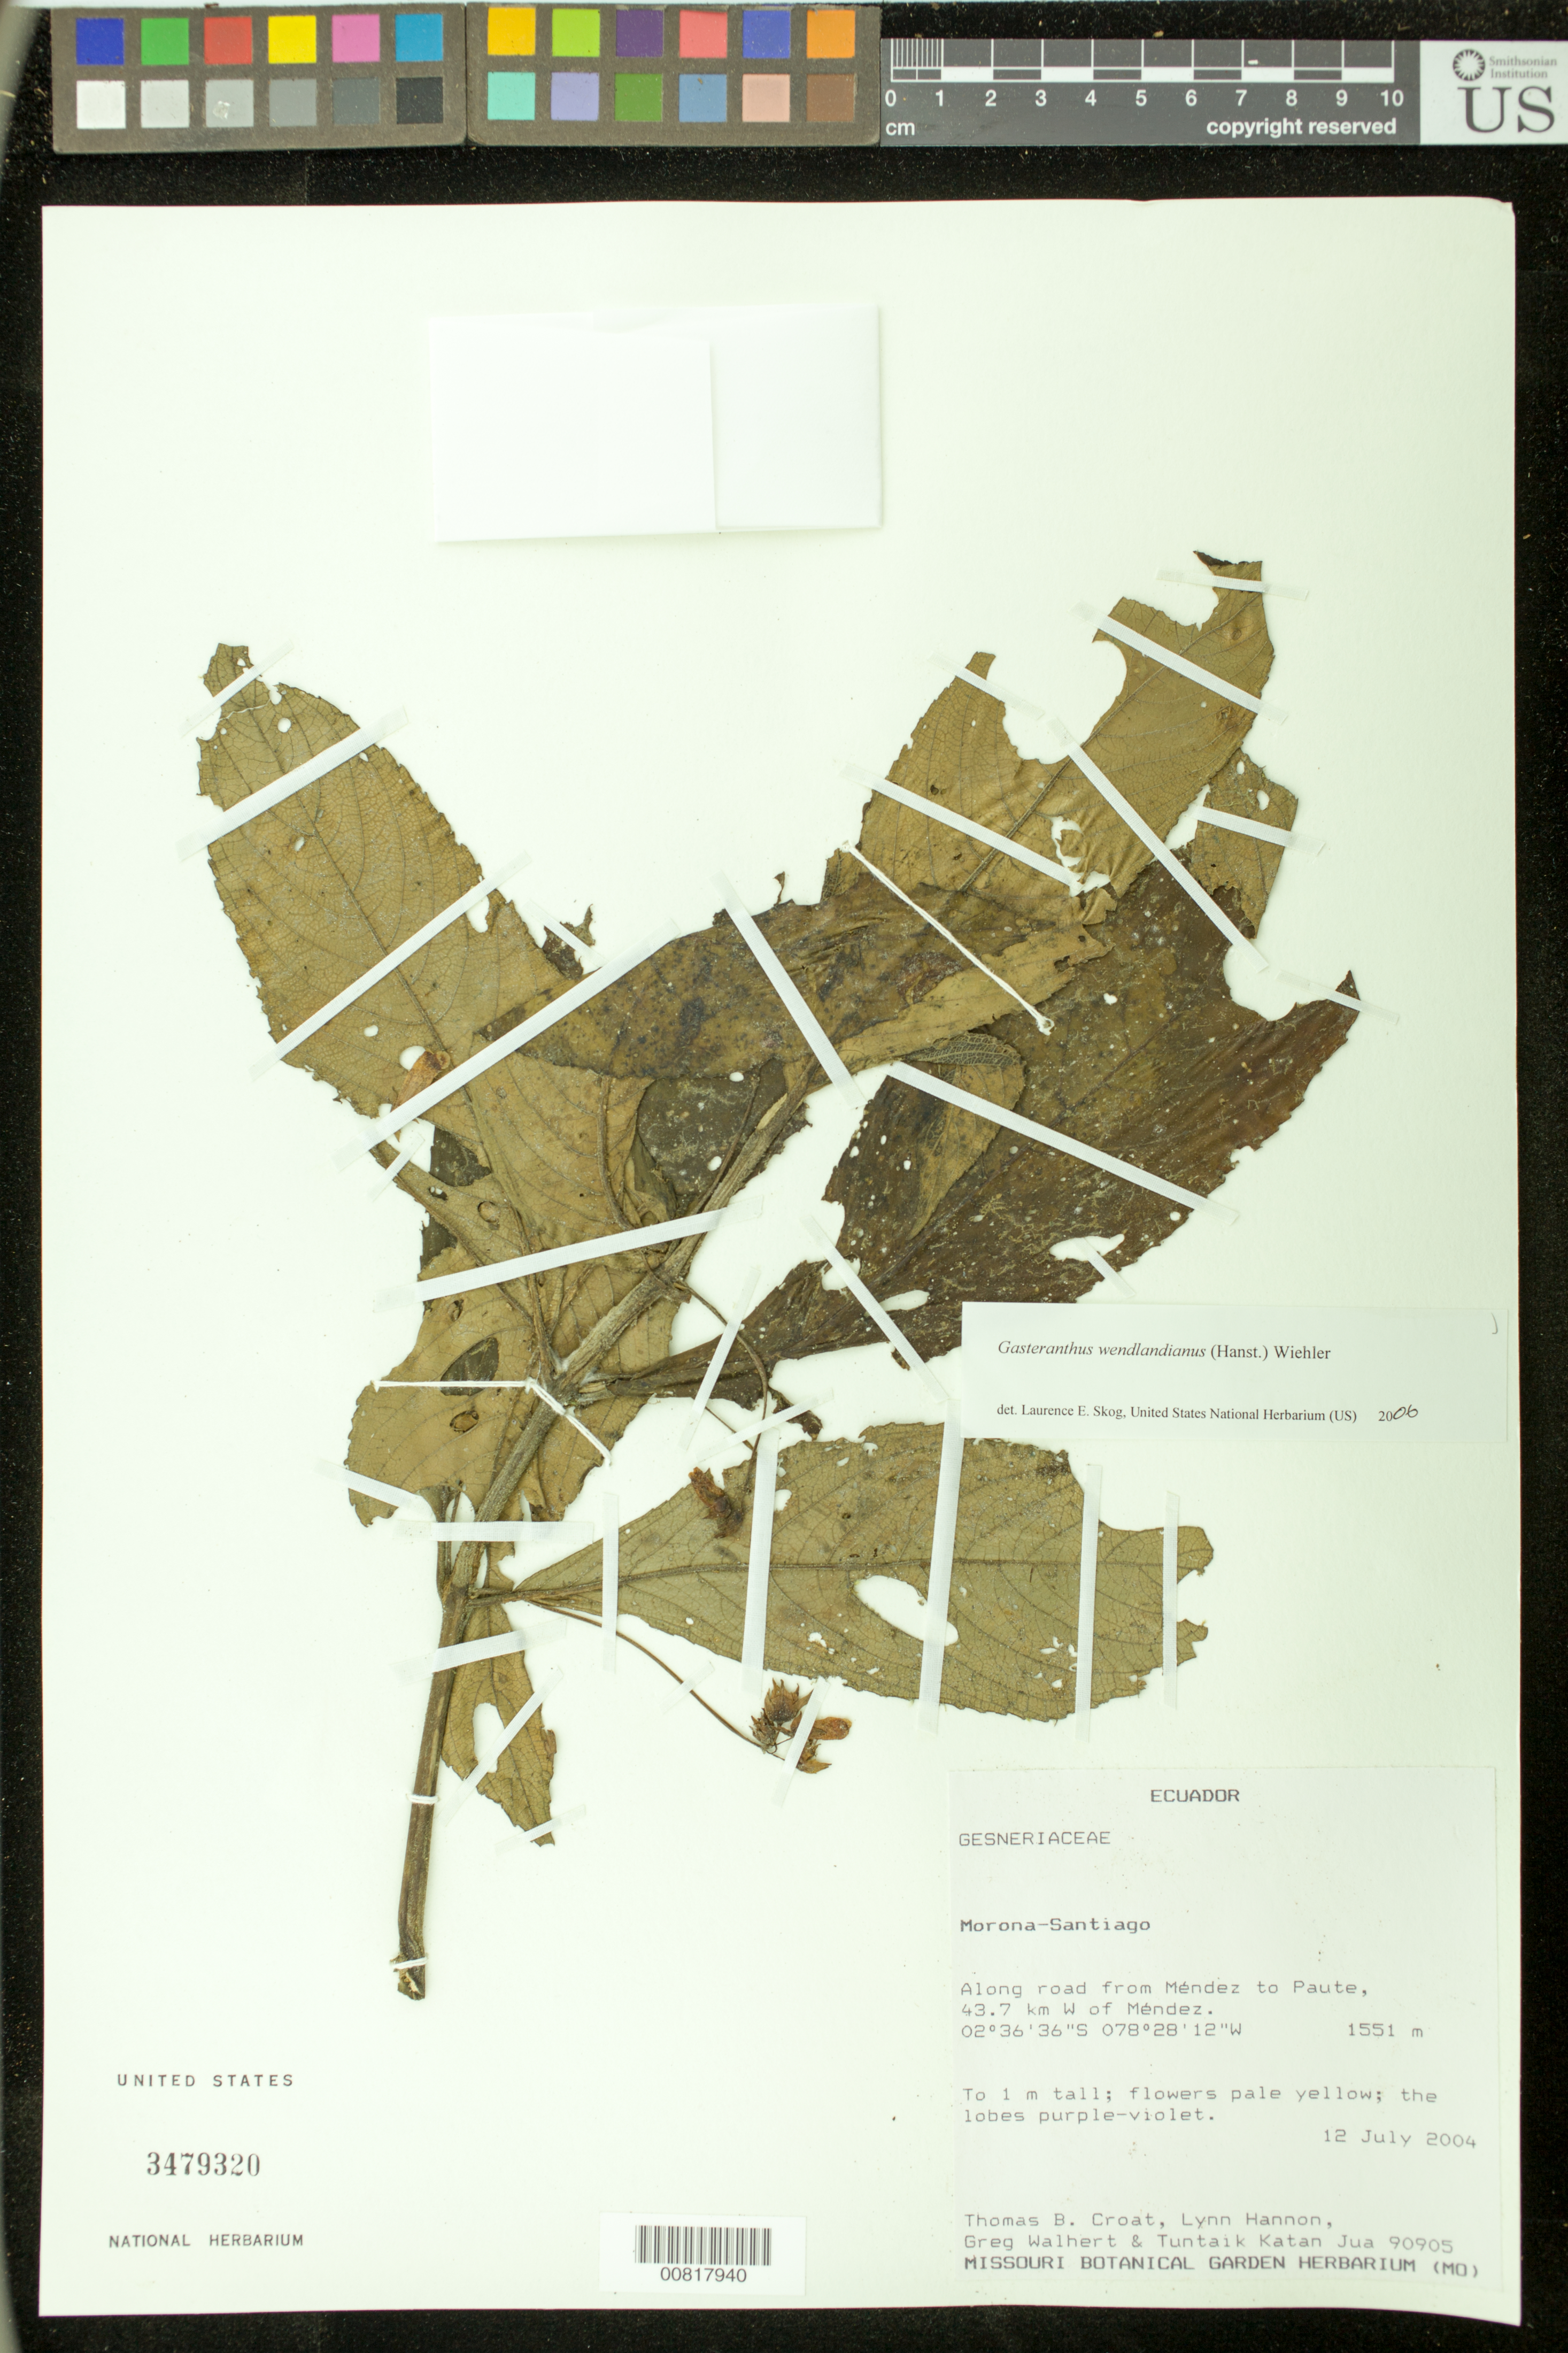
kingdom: Plantae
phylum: Tracheophyta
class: Magnoliopsida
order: Lamiales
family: Gesneriaceae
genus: Gasteranthus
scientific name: Gasteranthus wendlandianus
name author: (Hanst.) Wiehler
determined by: Skog, Laurence E.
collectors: T. B. Croat, L. Hannon, G. Walhert & T. Katan Jua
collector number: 90905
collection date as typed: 12 Jul 2004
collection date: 2004-07-12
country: Ecuador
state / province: Morona-Santiago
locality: Along road from Mendez to Paute, 43.7 km W of Méndez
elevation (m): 1551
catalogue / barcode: US 3479320